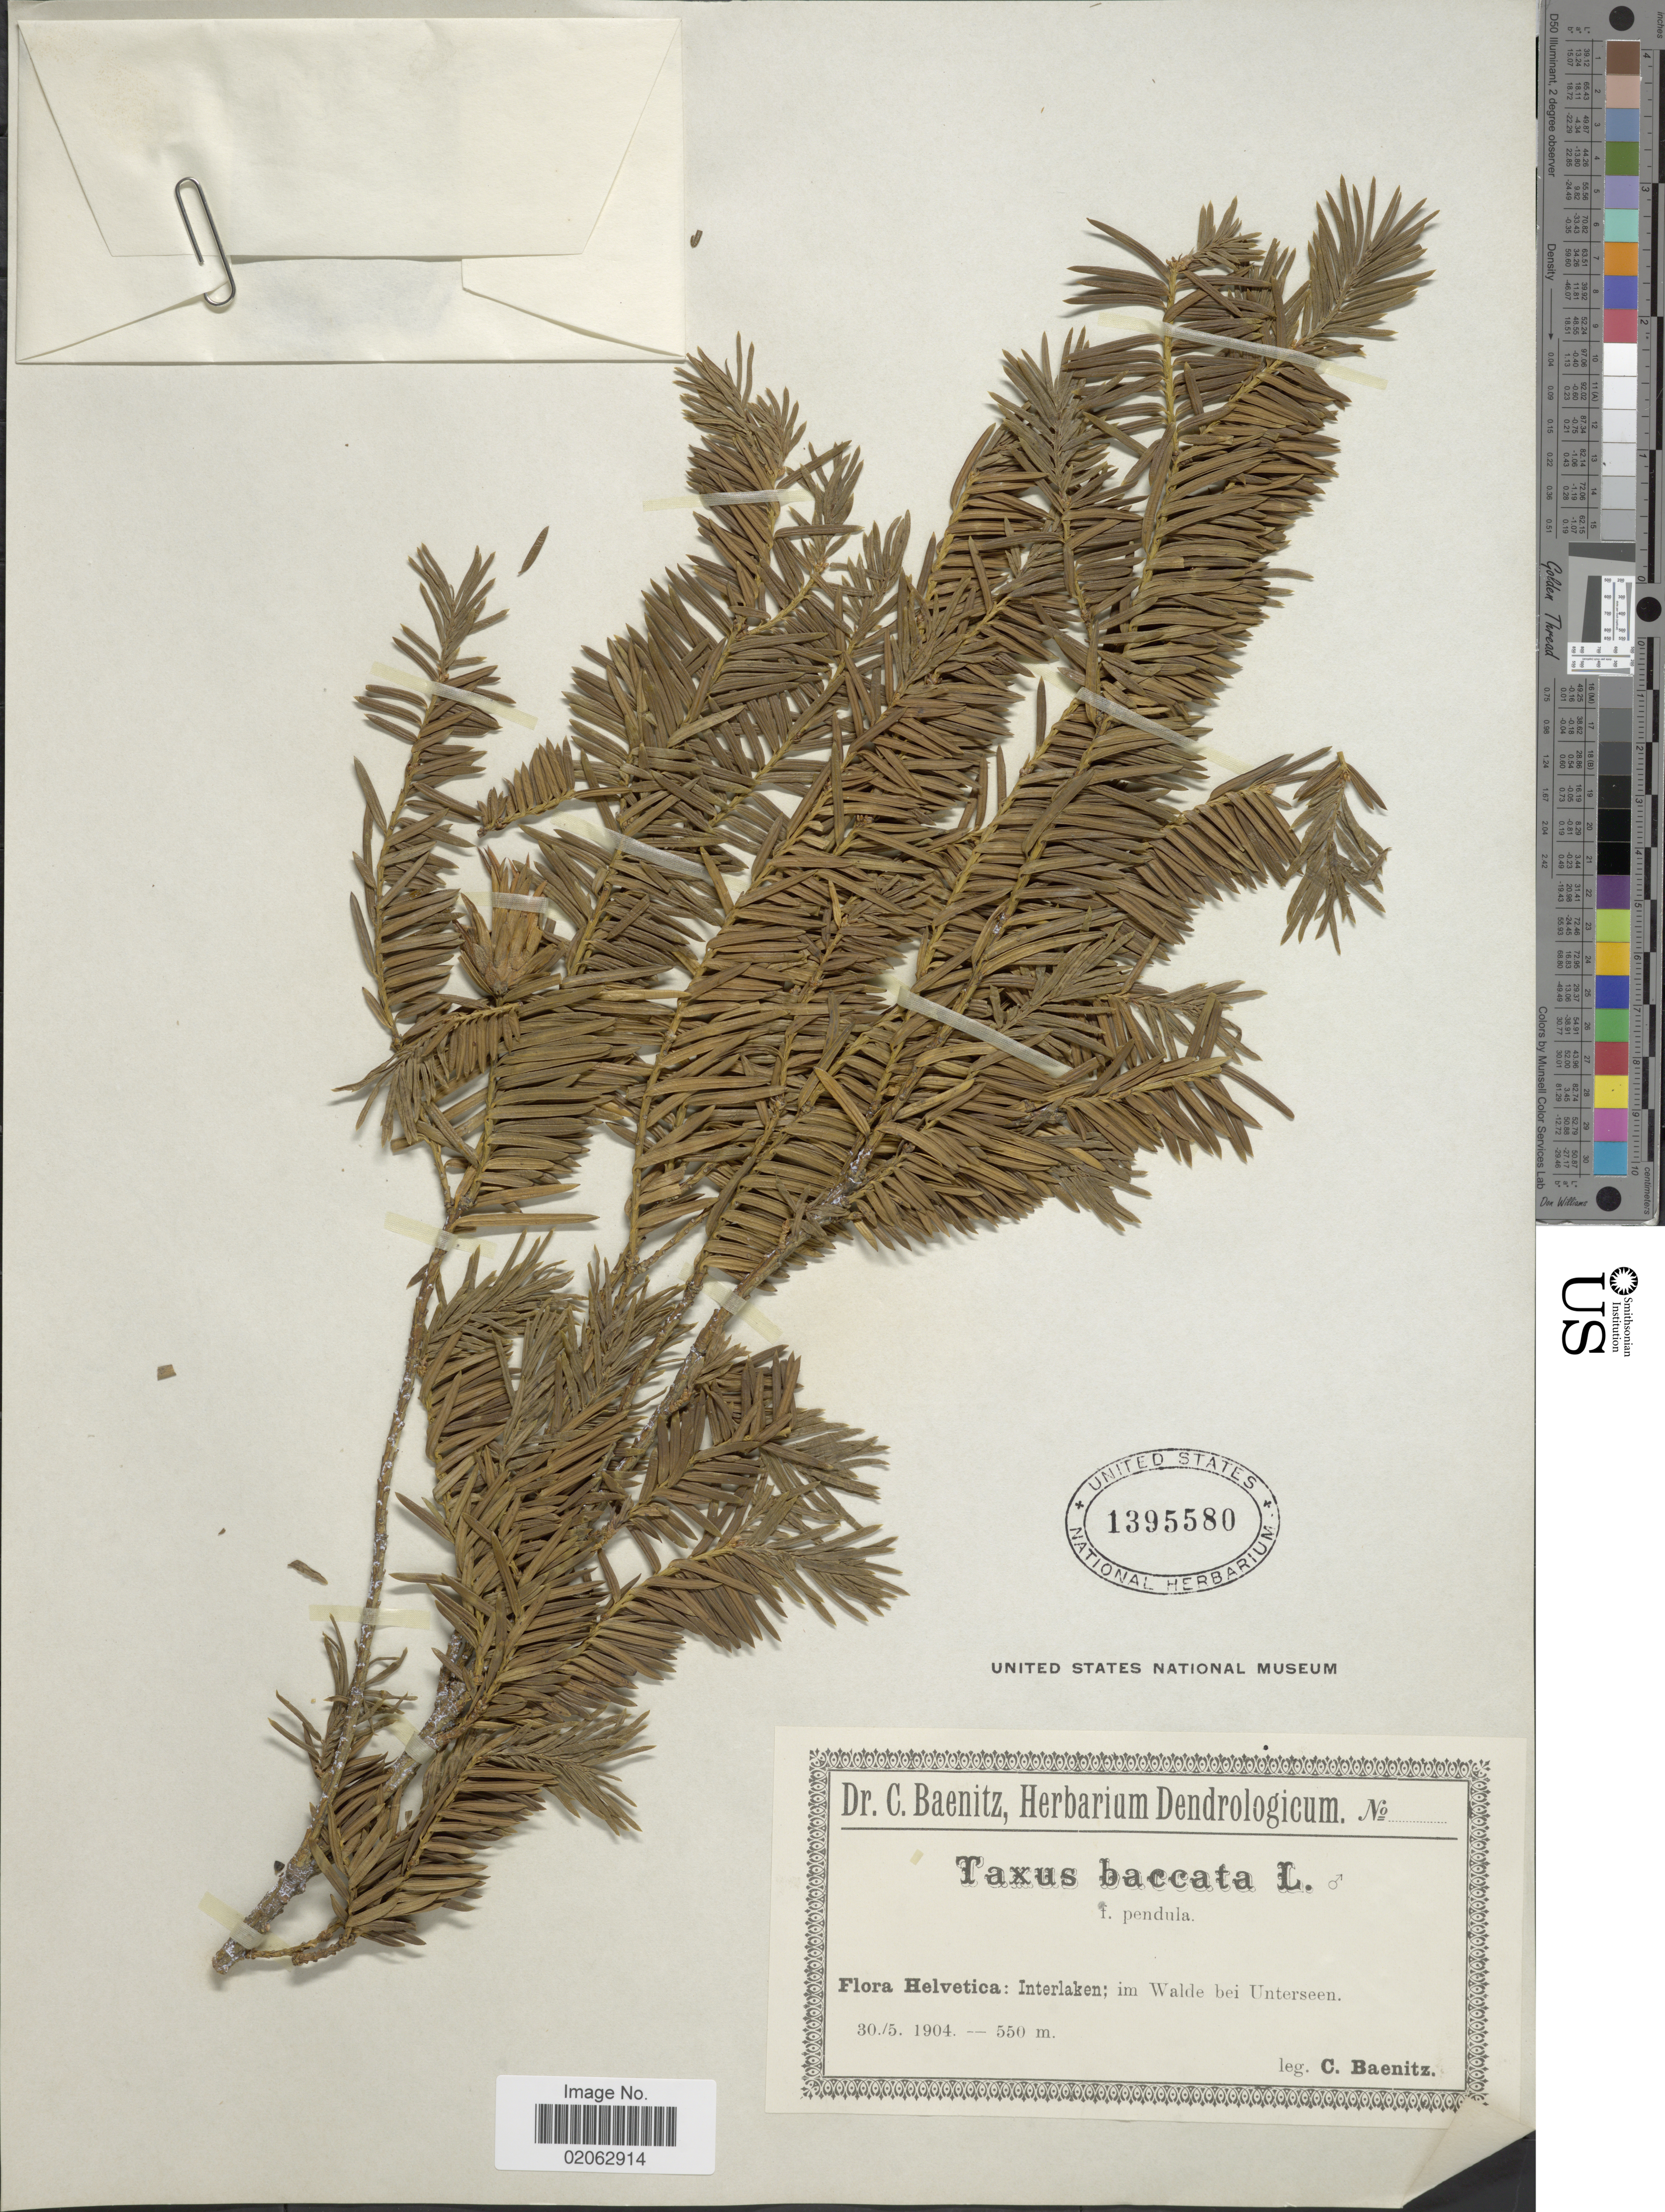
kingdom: Plantae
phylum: Tracheophyta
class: Pinopsida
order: Pinales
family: Taxaceae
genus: Taxus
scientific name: Taxus baccata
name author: L.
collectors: C. G. Baenitz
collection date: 1904-05-30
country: Switzerland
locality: Helvetica: Interlaken; im Walde bei unterseen.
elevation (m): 550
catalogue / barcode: US 1395580